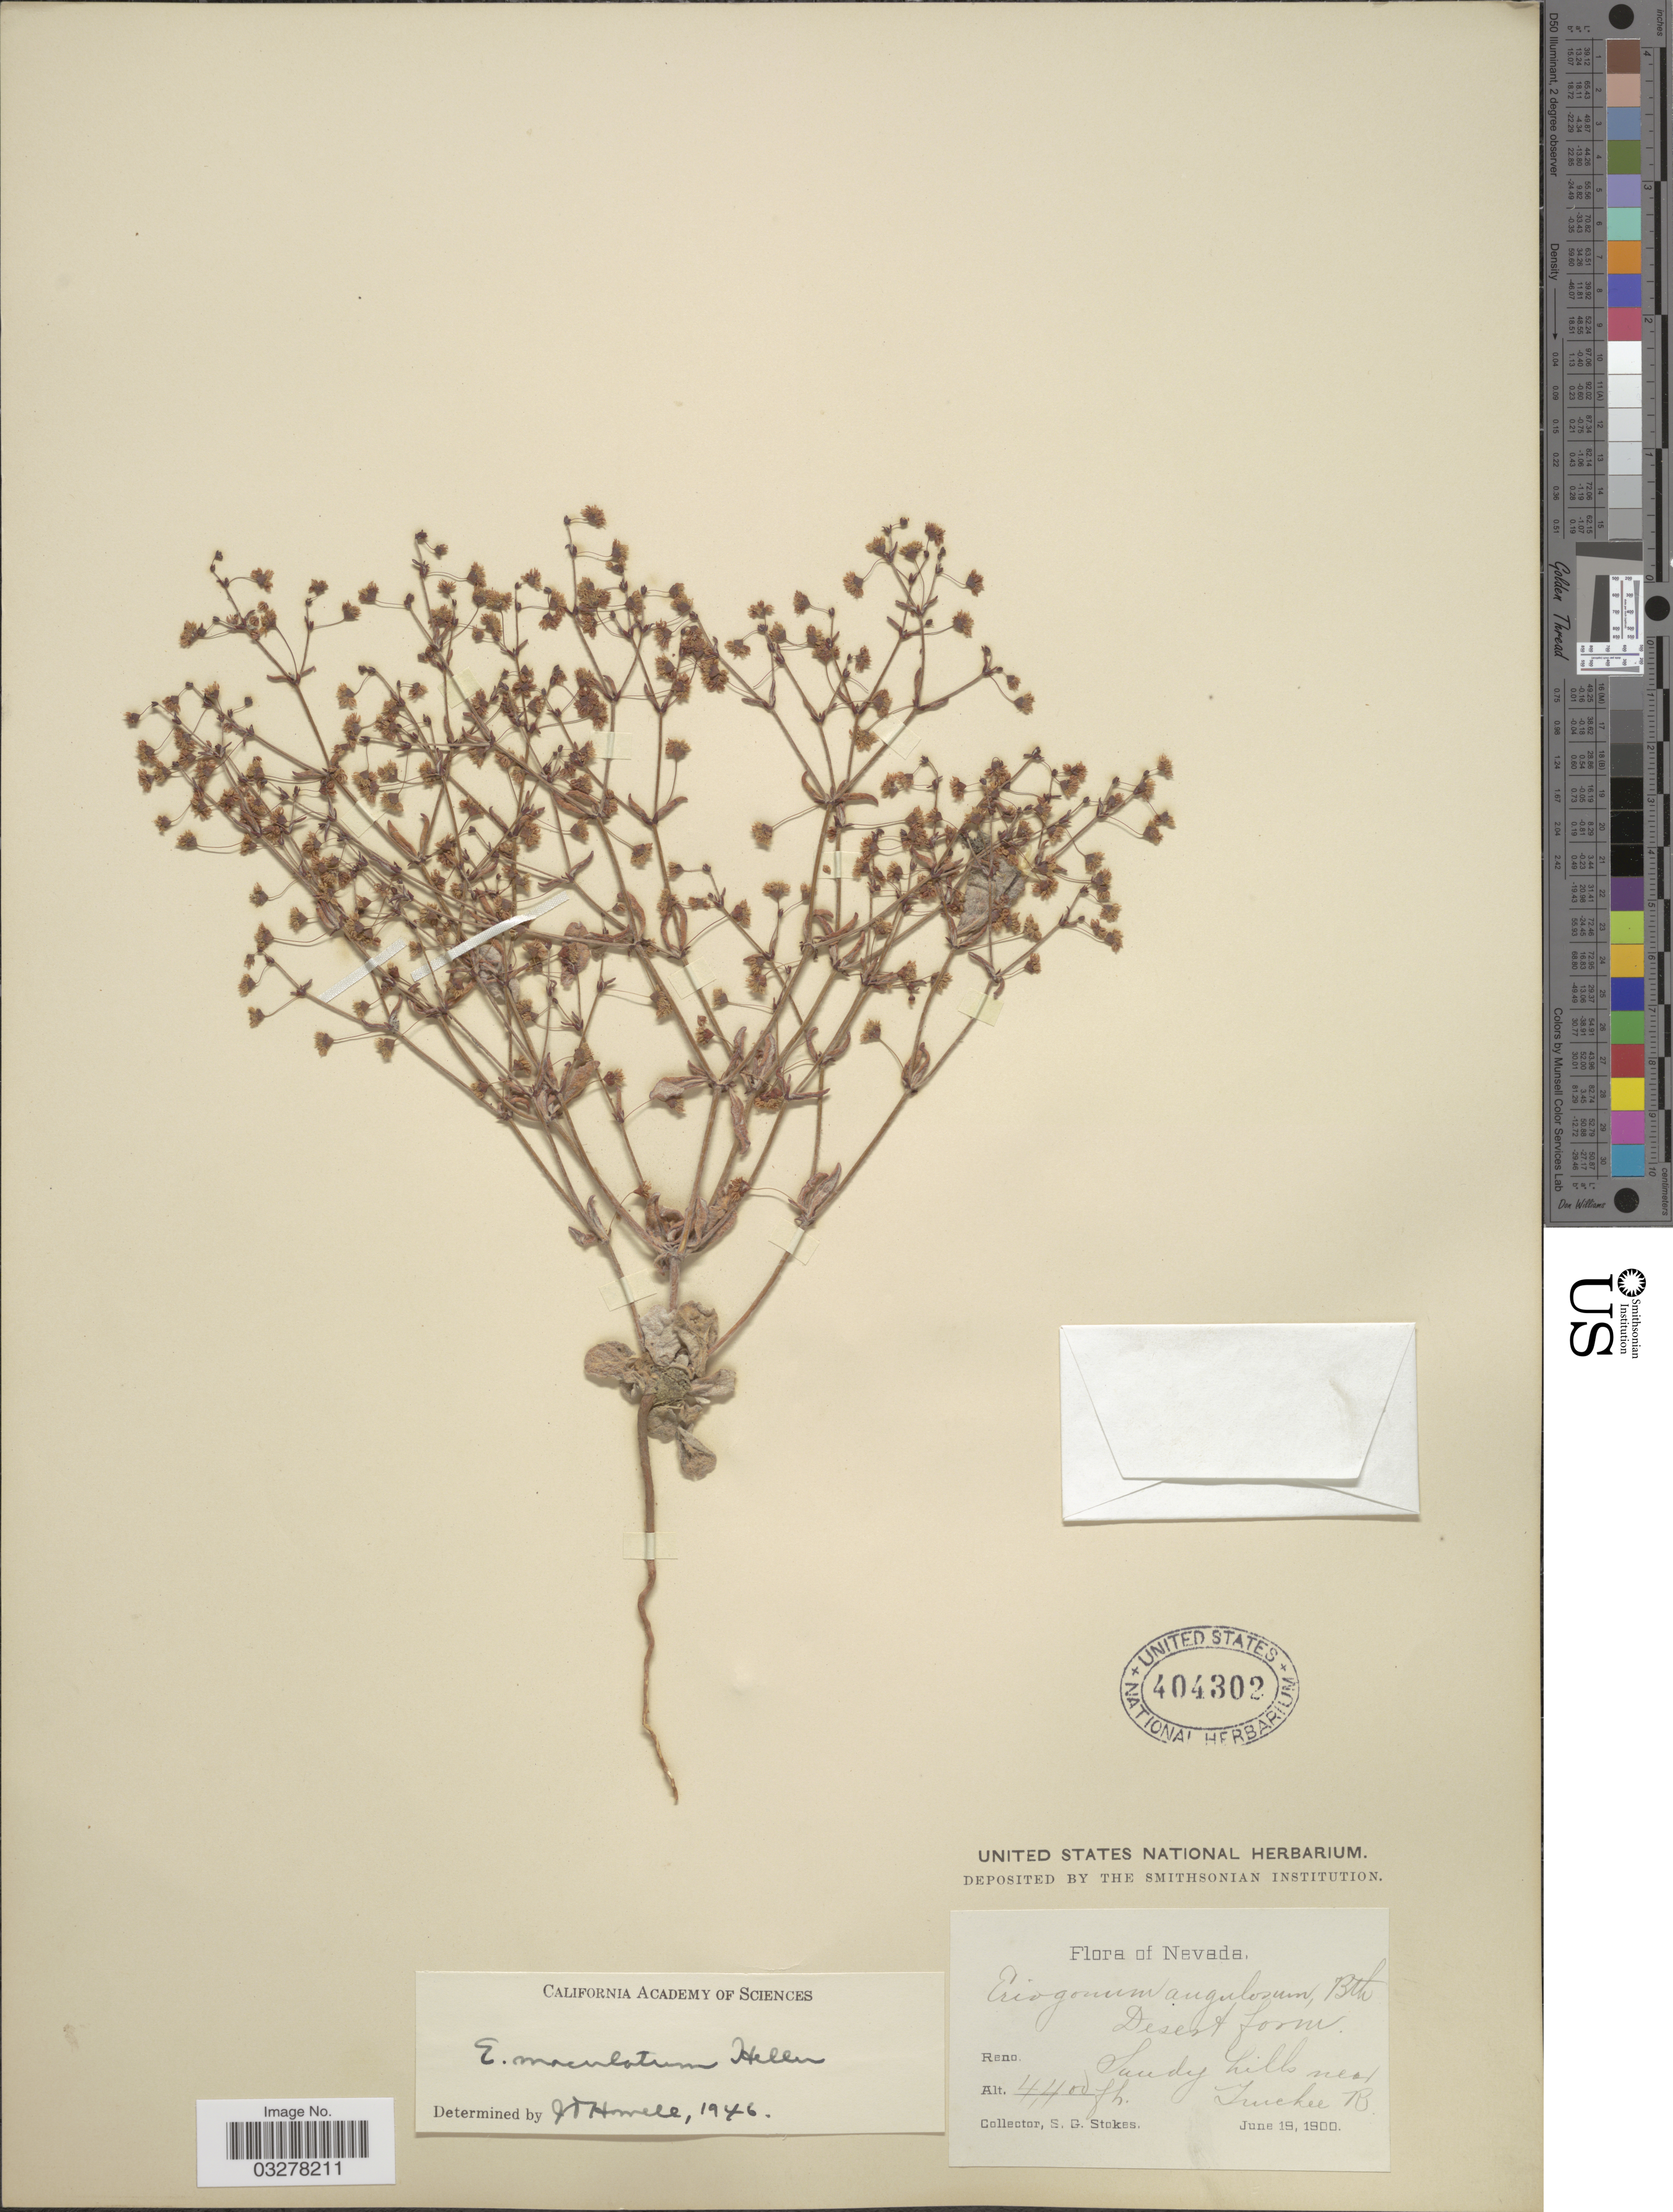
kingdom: Plantae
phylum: Tracheophyta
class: Magnoliopsida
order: Caryophyllales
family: Polygonaceae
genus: Eriogonum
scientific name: Eriogonum maculatum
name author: A. Heller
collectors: S. G. Stokes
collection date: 1900-06-19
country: United States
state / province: Nevada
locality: Near Truckee R.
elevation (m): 1341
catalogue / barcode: US 404302